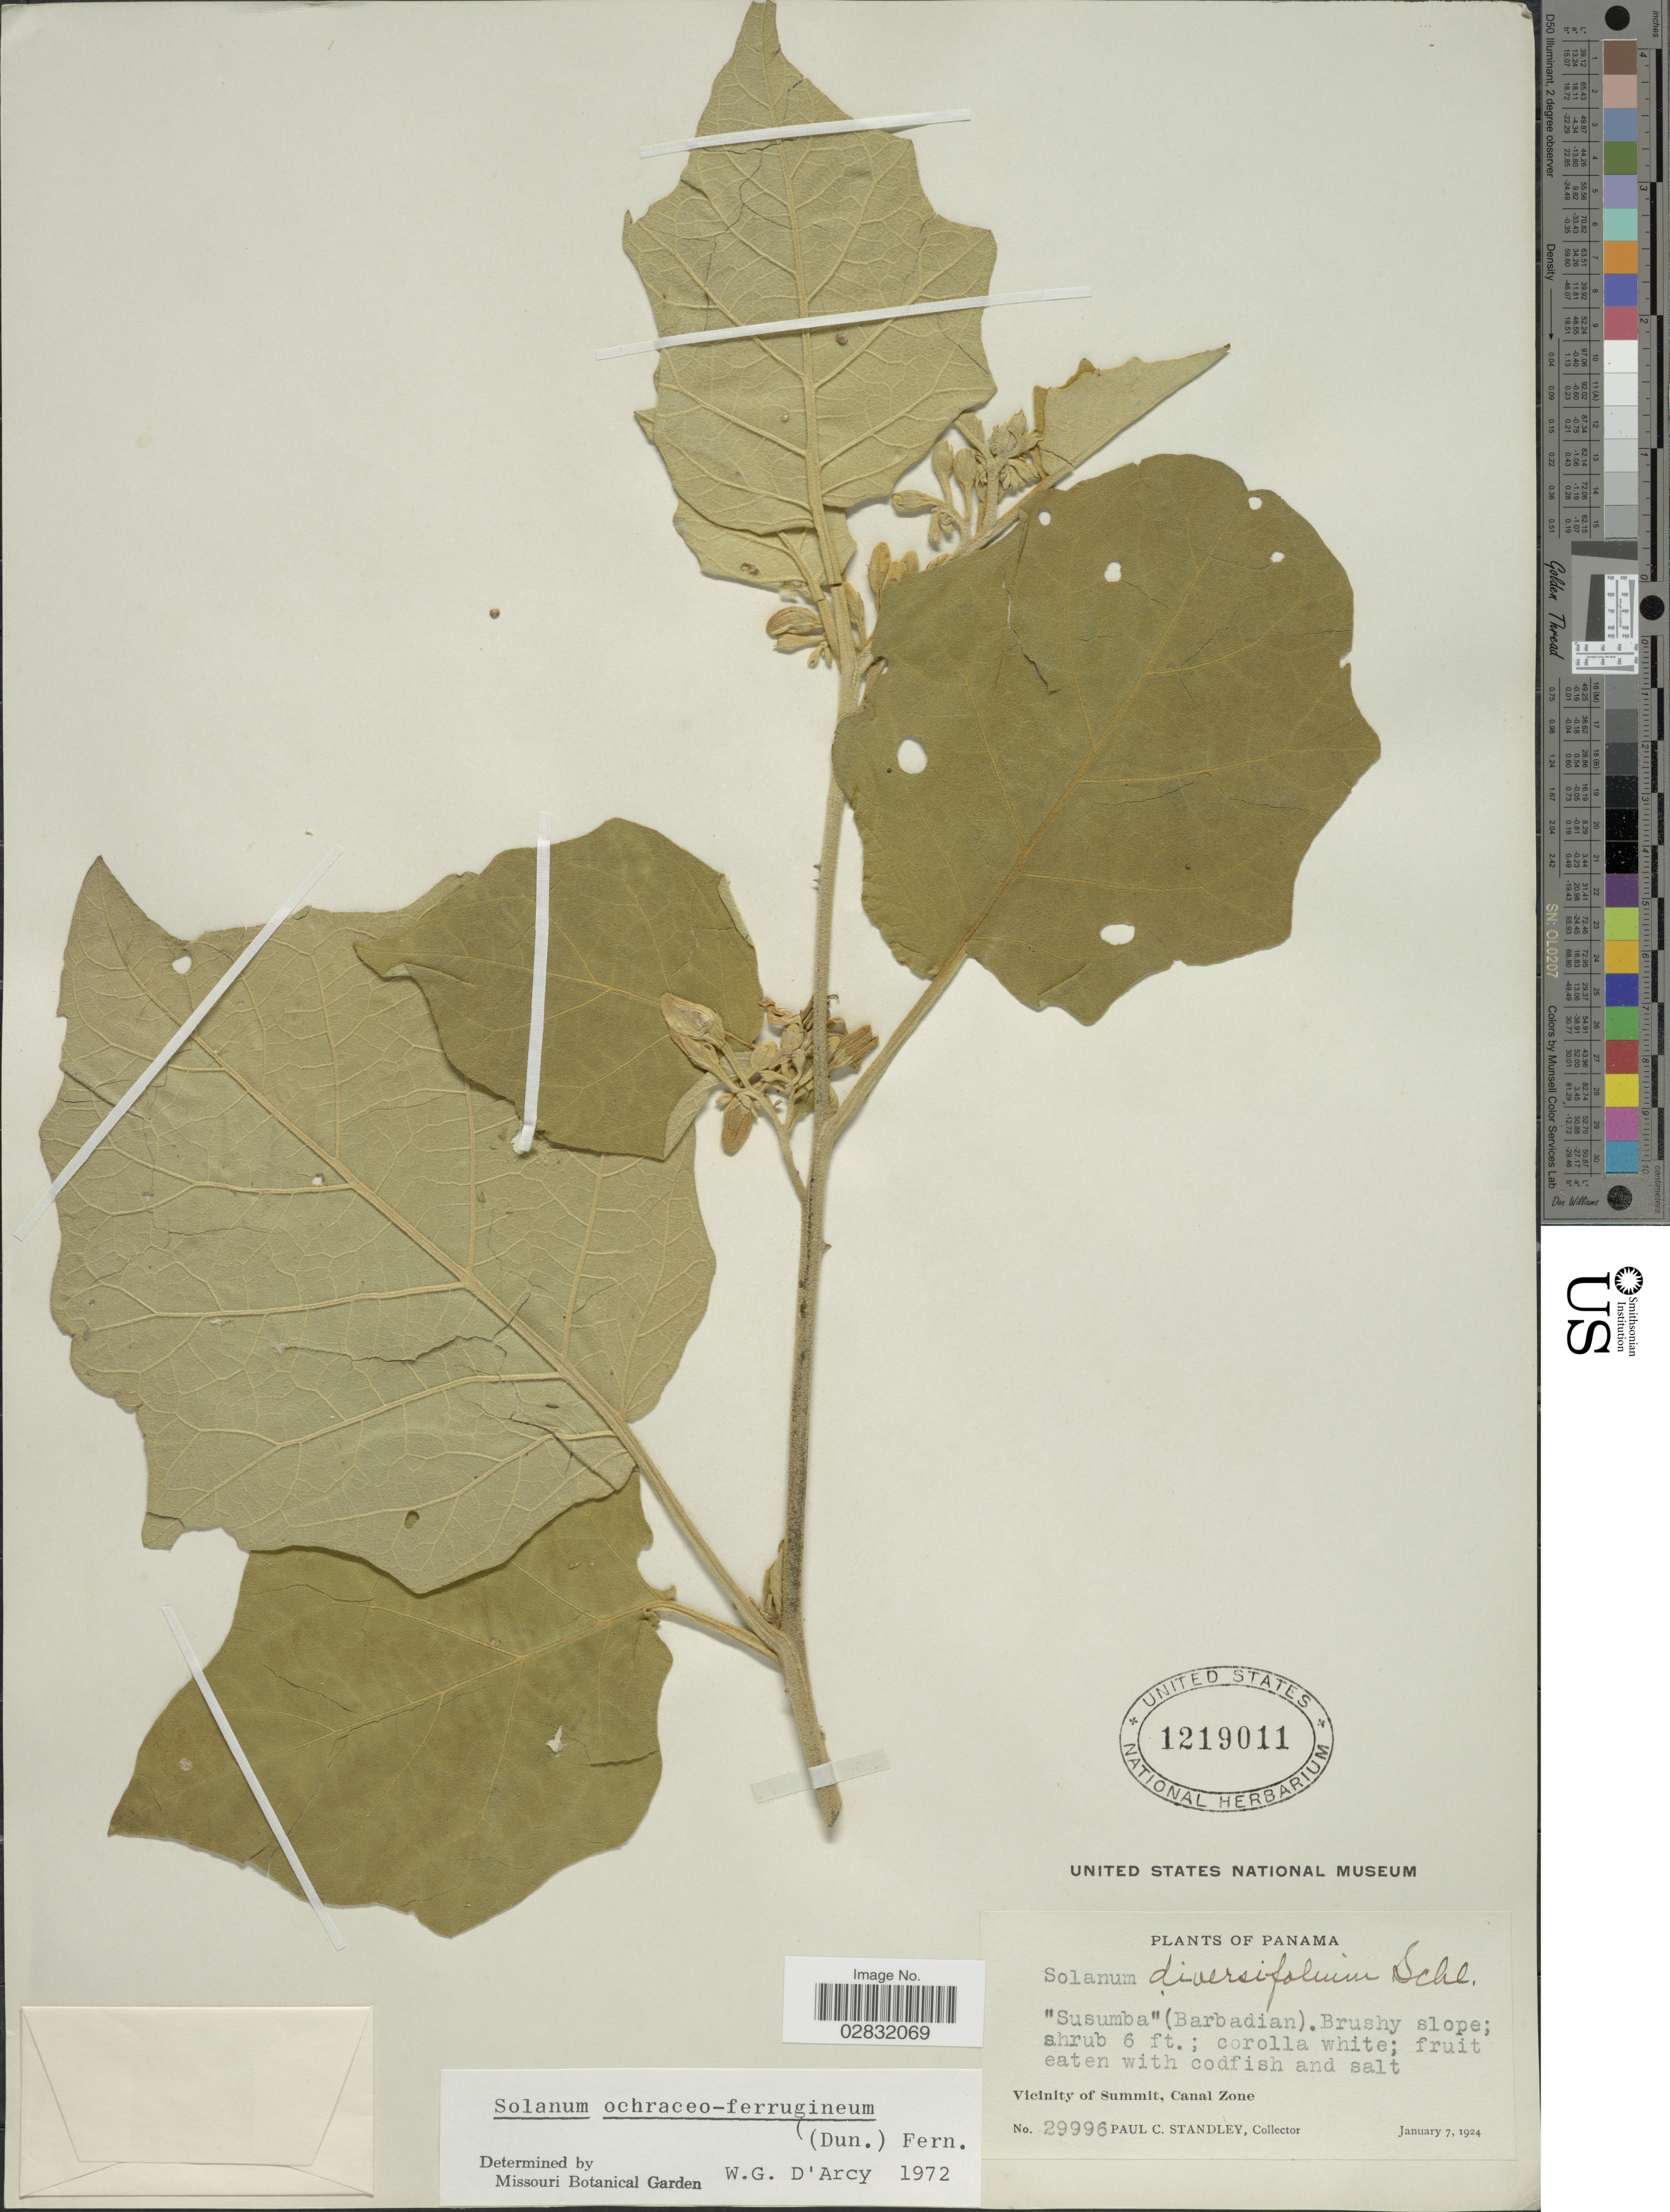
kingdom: Plantae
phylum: Tracheophyta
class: Magnoliopsida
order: Solanales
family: Solanaceae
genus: Solanum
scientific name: Solanum ochraceo-ferrugineum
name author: (Dunal) Fernald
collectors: P. C. Standley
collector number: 29996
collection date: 1924-01-07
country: Panama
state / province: Colón / Panamá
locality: Vicinity of Summit, Canal Zone.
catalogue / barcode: US 1219011